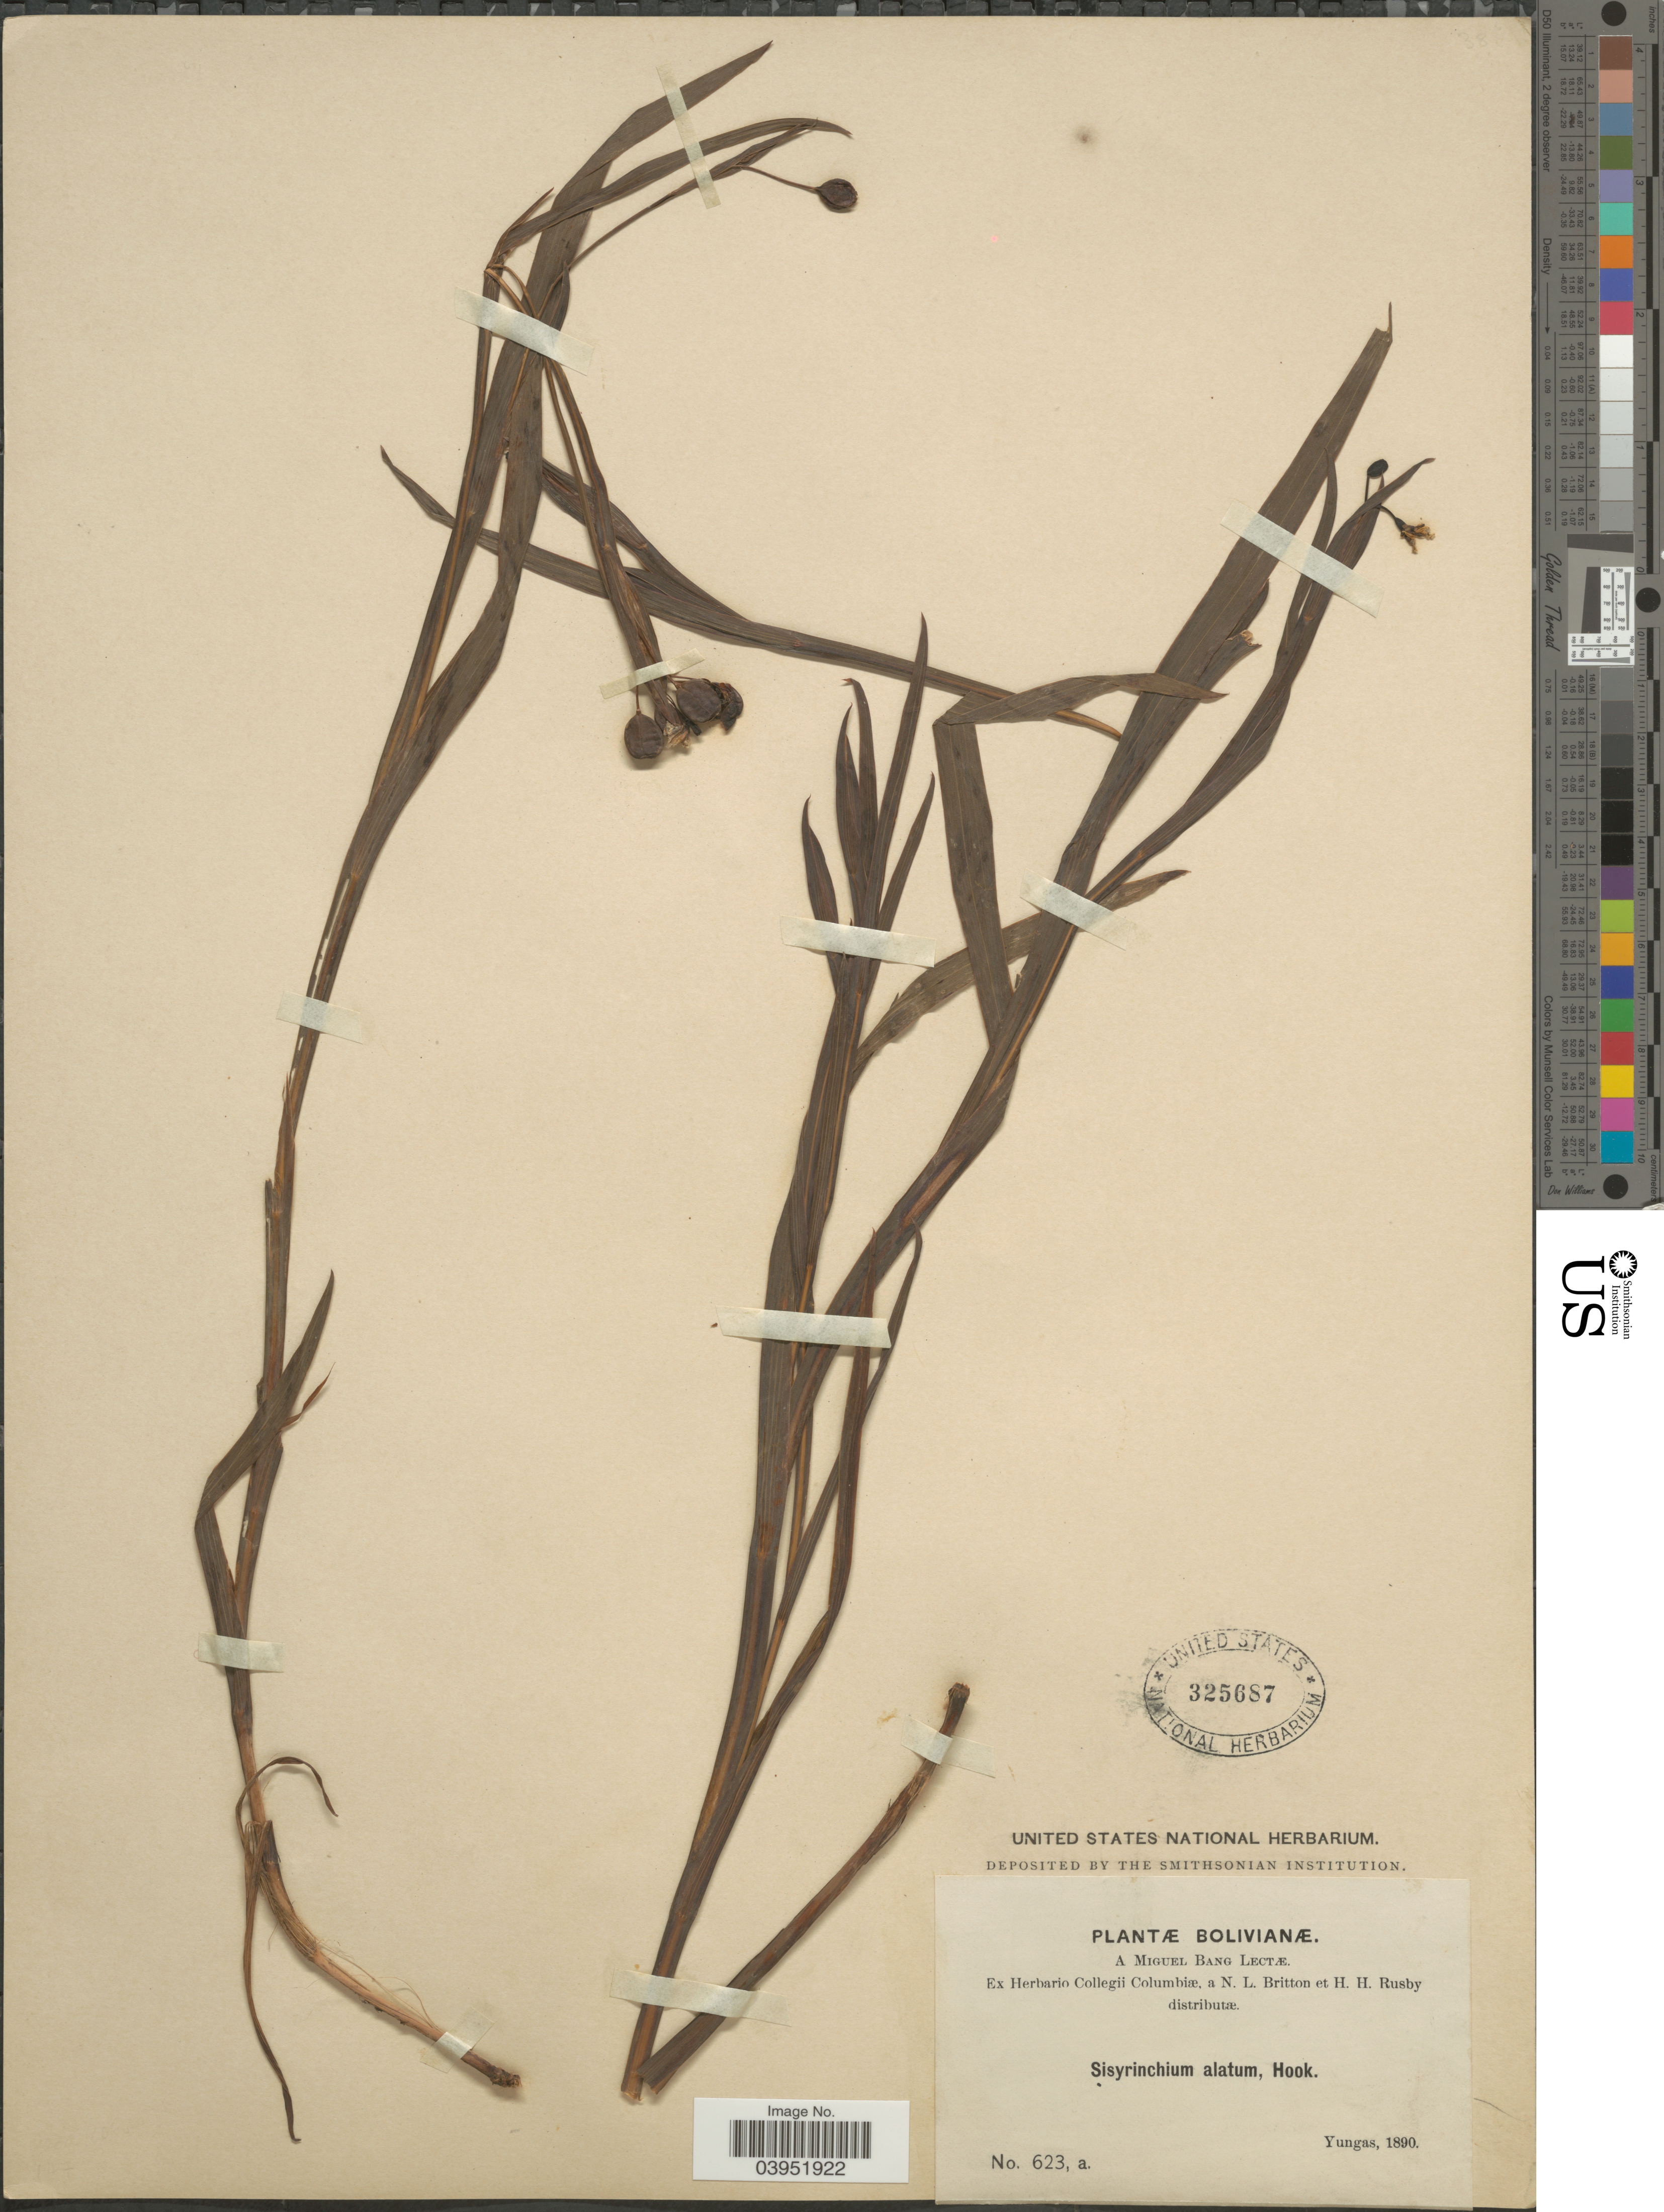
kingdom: Plantae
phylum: Tracheophyta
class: Liliopsida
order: Asparagales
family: Iridaceae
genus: Sisyrinchium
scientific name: Sisyrinchium alatum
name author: Hook.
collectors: M. Bang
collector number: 623a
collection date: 1890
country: Bolivia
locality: Yungas.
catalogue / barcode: US 325687